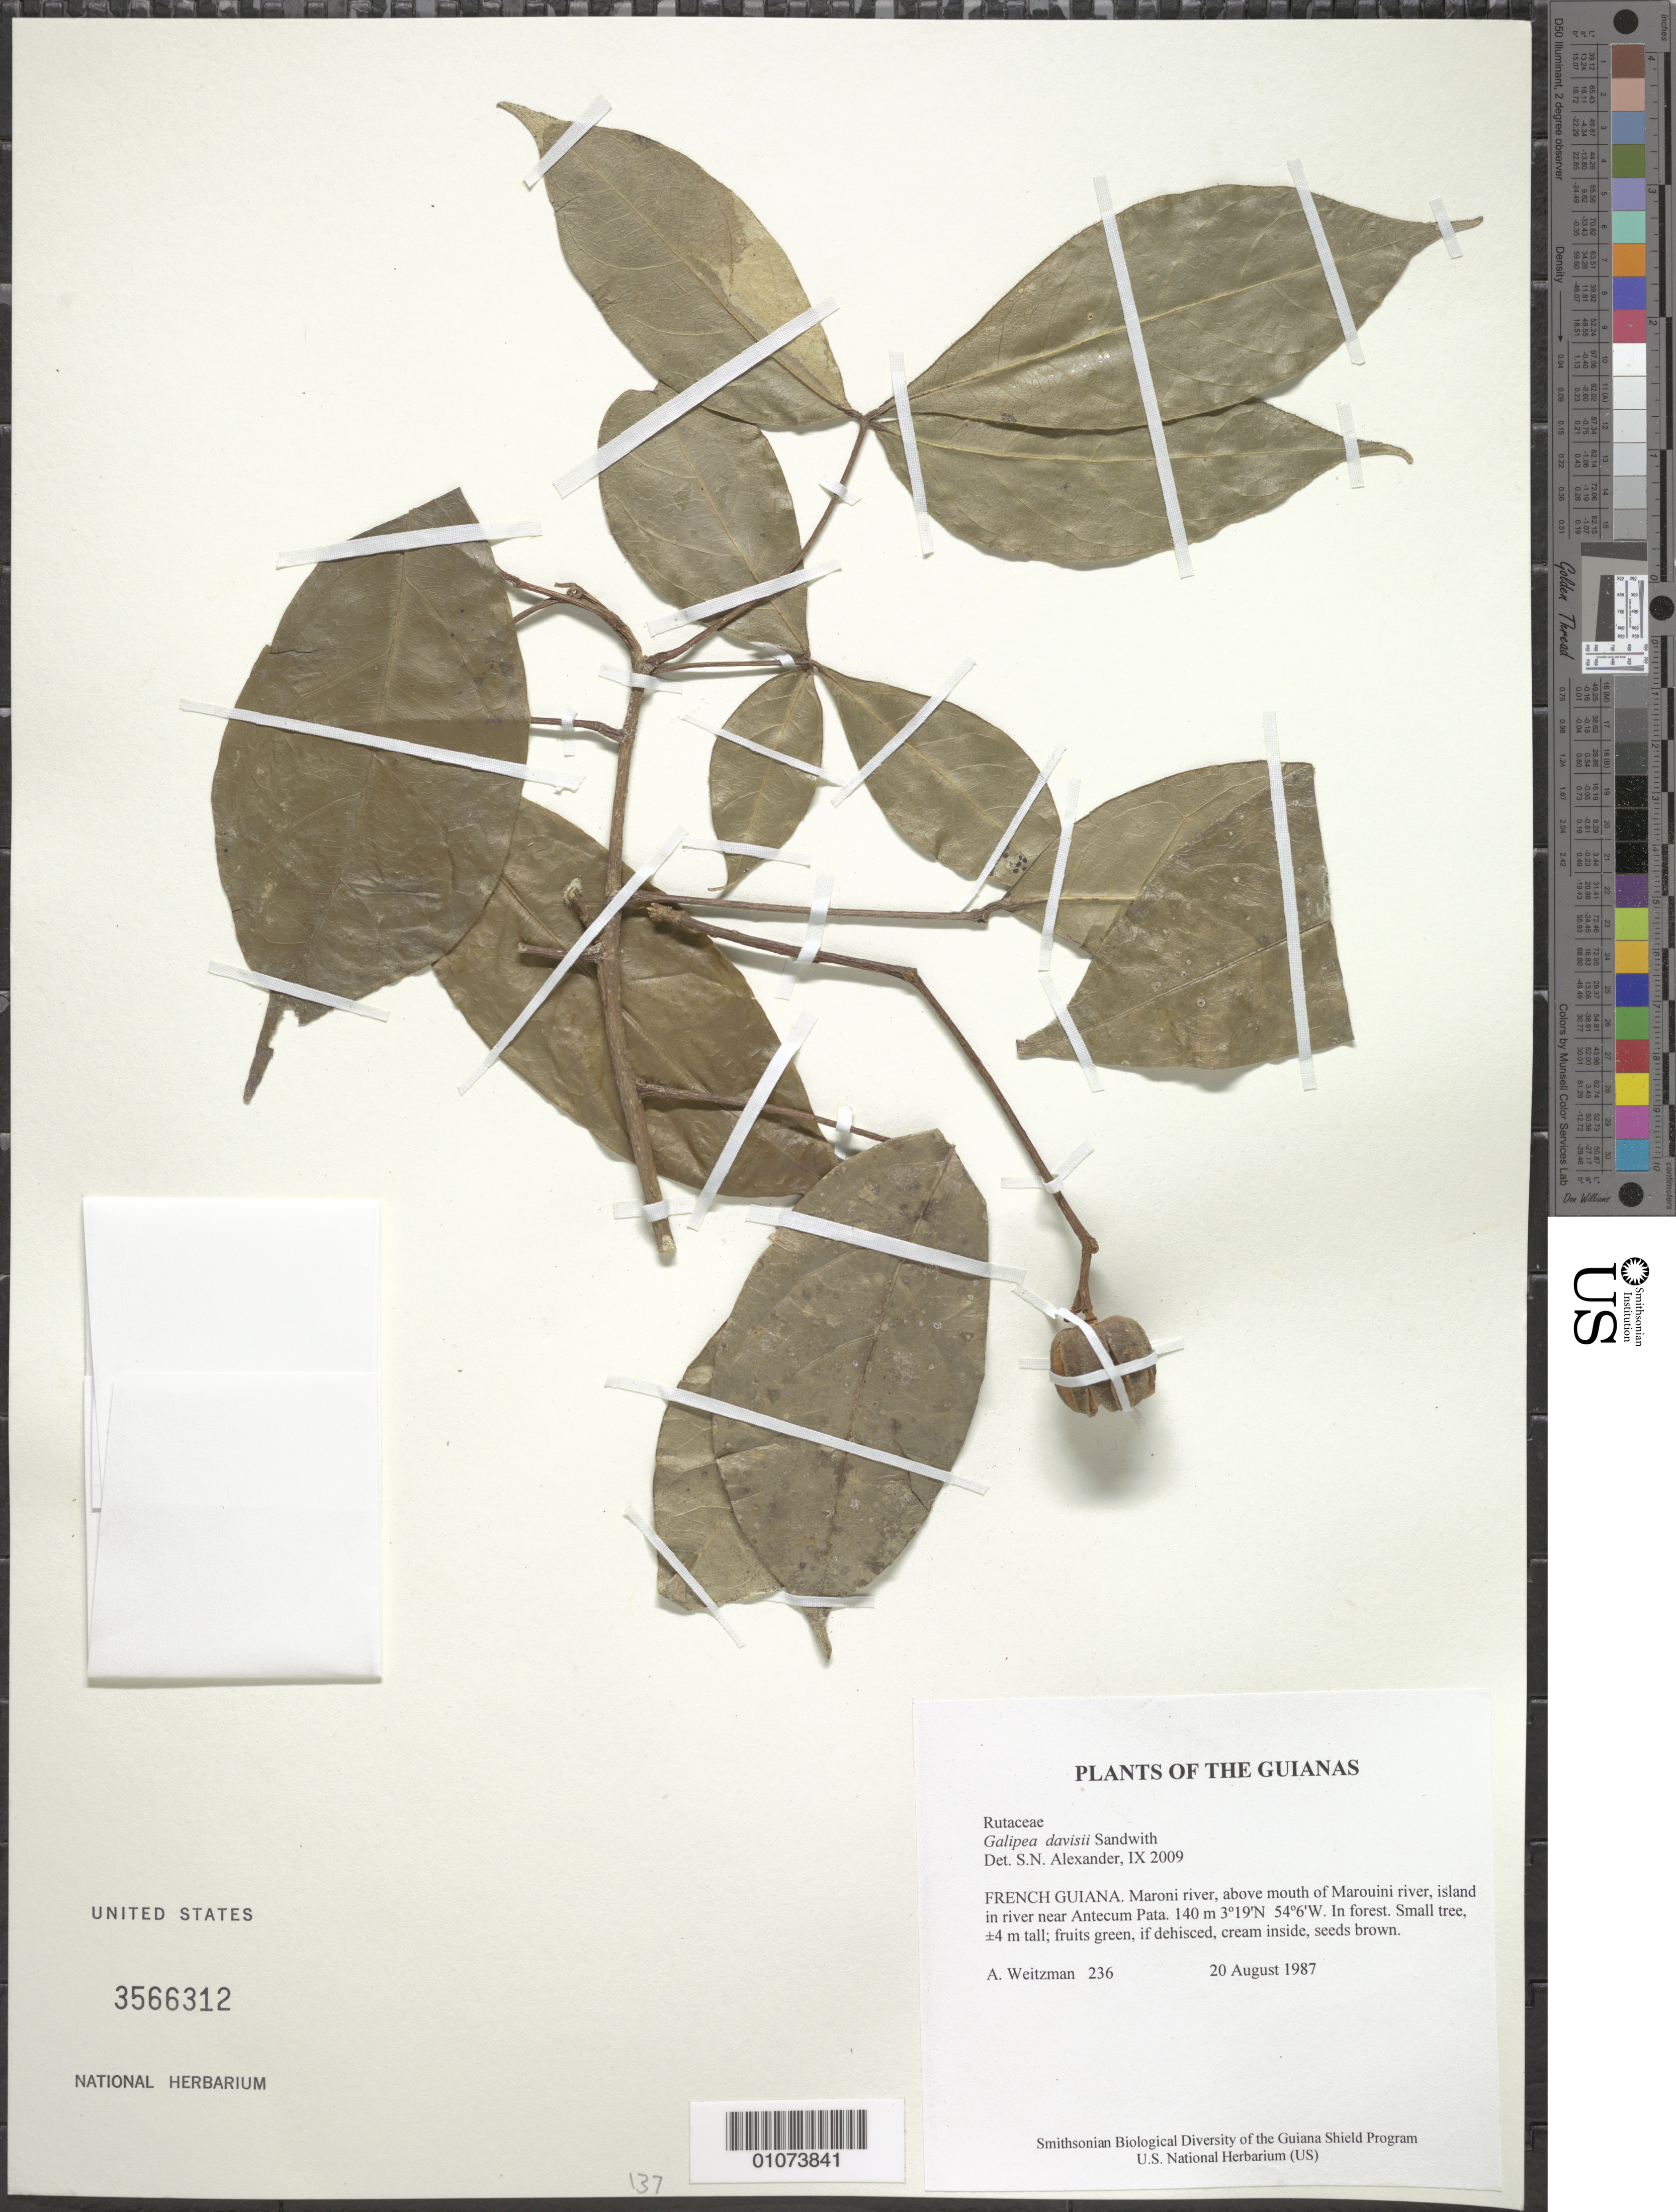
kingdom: Plantae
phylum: Tracheophyta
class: Magnoliopsida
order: Sapindales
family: Rutaceae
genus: Galipea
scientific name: Galipea davisii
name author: Sandwith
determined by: Alexander, S. N.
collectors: A. L. Weitzman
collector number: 236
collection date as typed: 20 August 1987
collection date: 1987-08-20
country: French Guiana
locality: Maroni river, above mouth of Marouini river, island in river near Antecum Pata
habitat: In forest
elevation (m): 140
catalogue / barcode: US 3566312